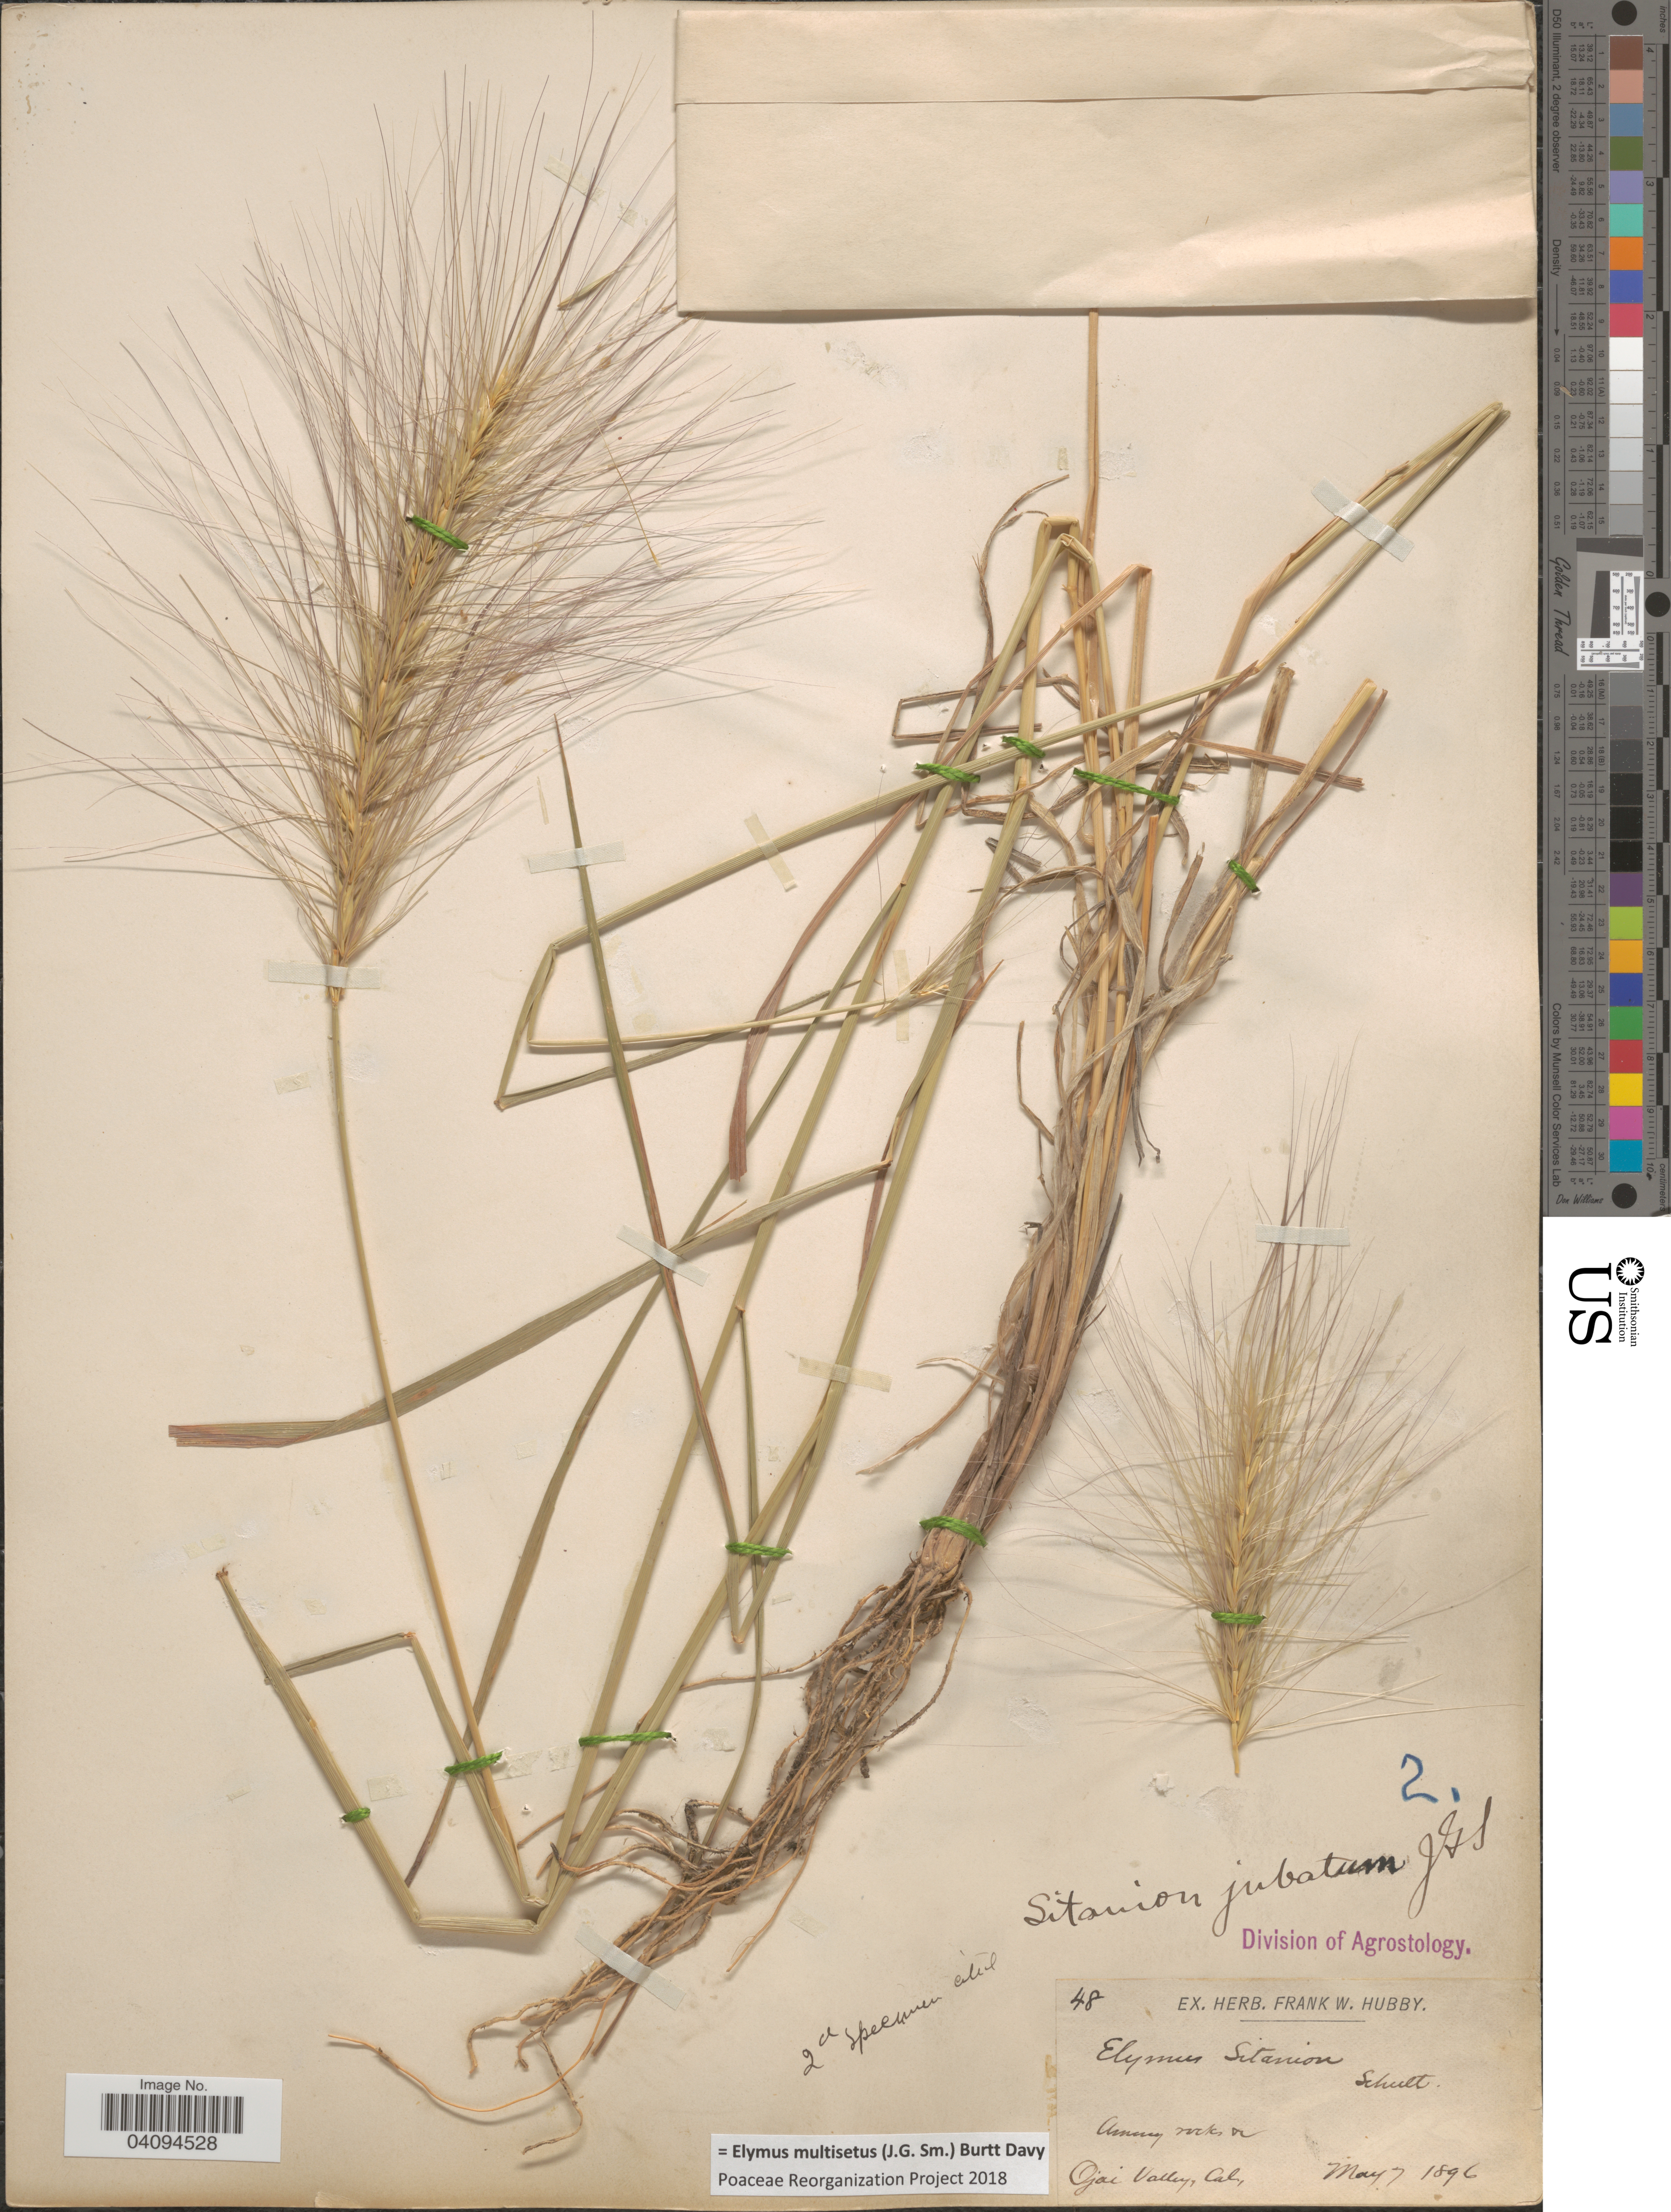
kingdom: Plantae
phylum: Tracheophyta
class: Liliopsida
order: Poales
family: Poaceae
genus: Elymus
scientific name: Elymus multisetus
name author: (J.G. Sm.) Burtt Davy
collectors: Ex herb. Frank W. Hubby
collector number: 48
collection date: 1896-05-07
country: United States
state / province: California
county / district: Ventura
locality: Ojai Valley.